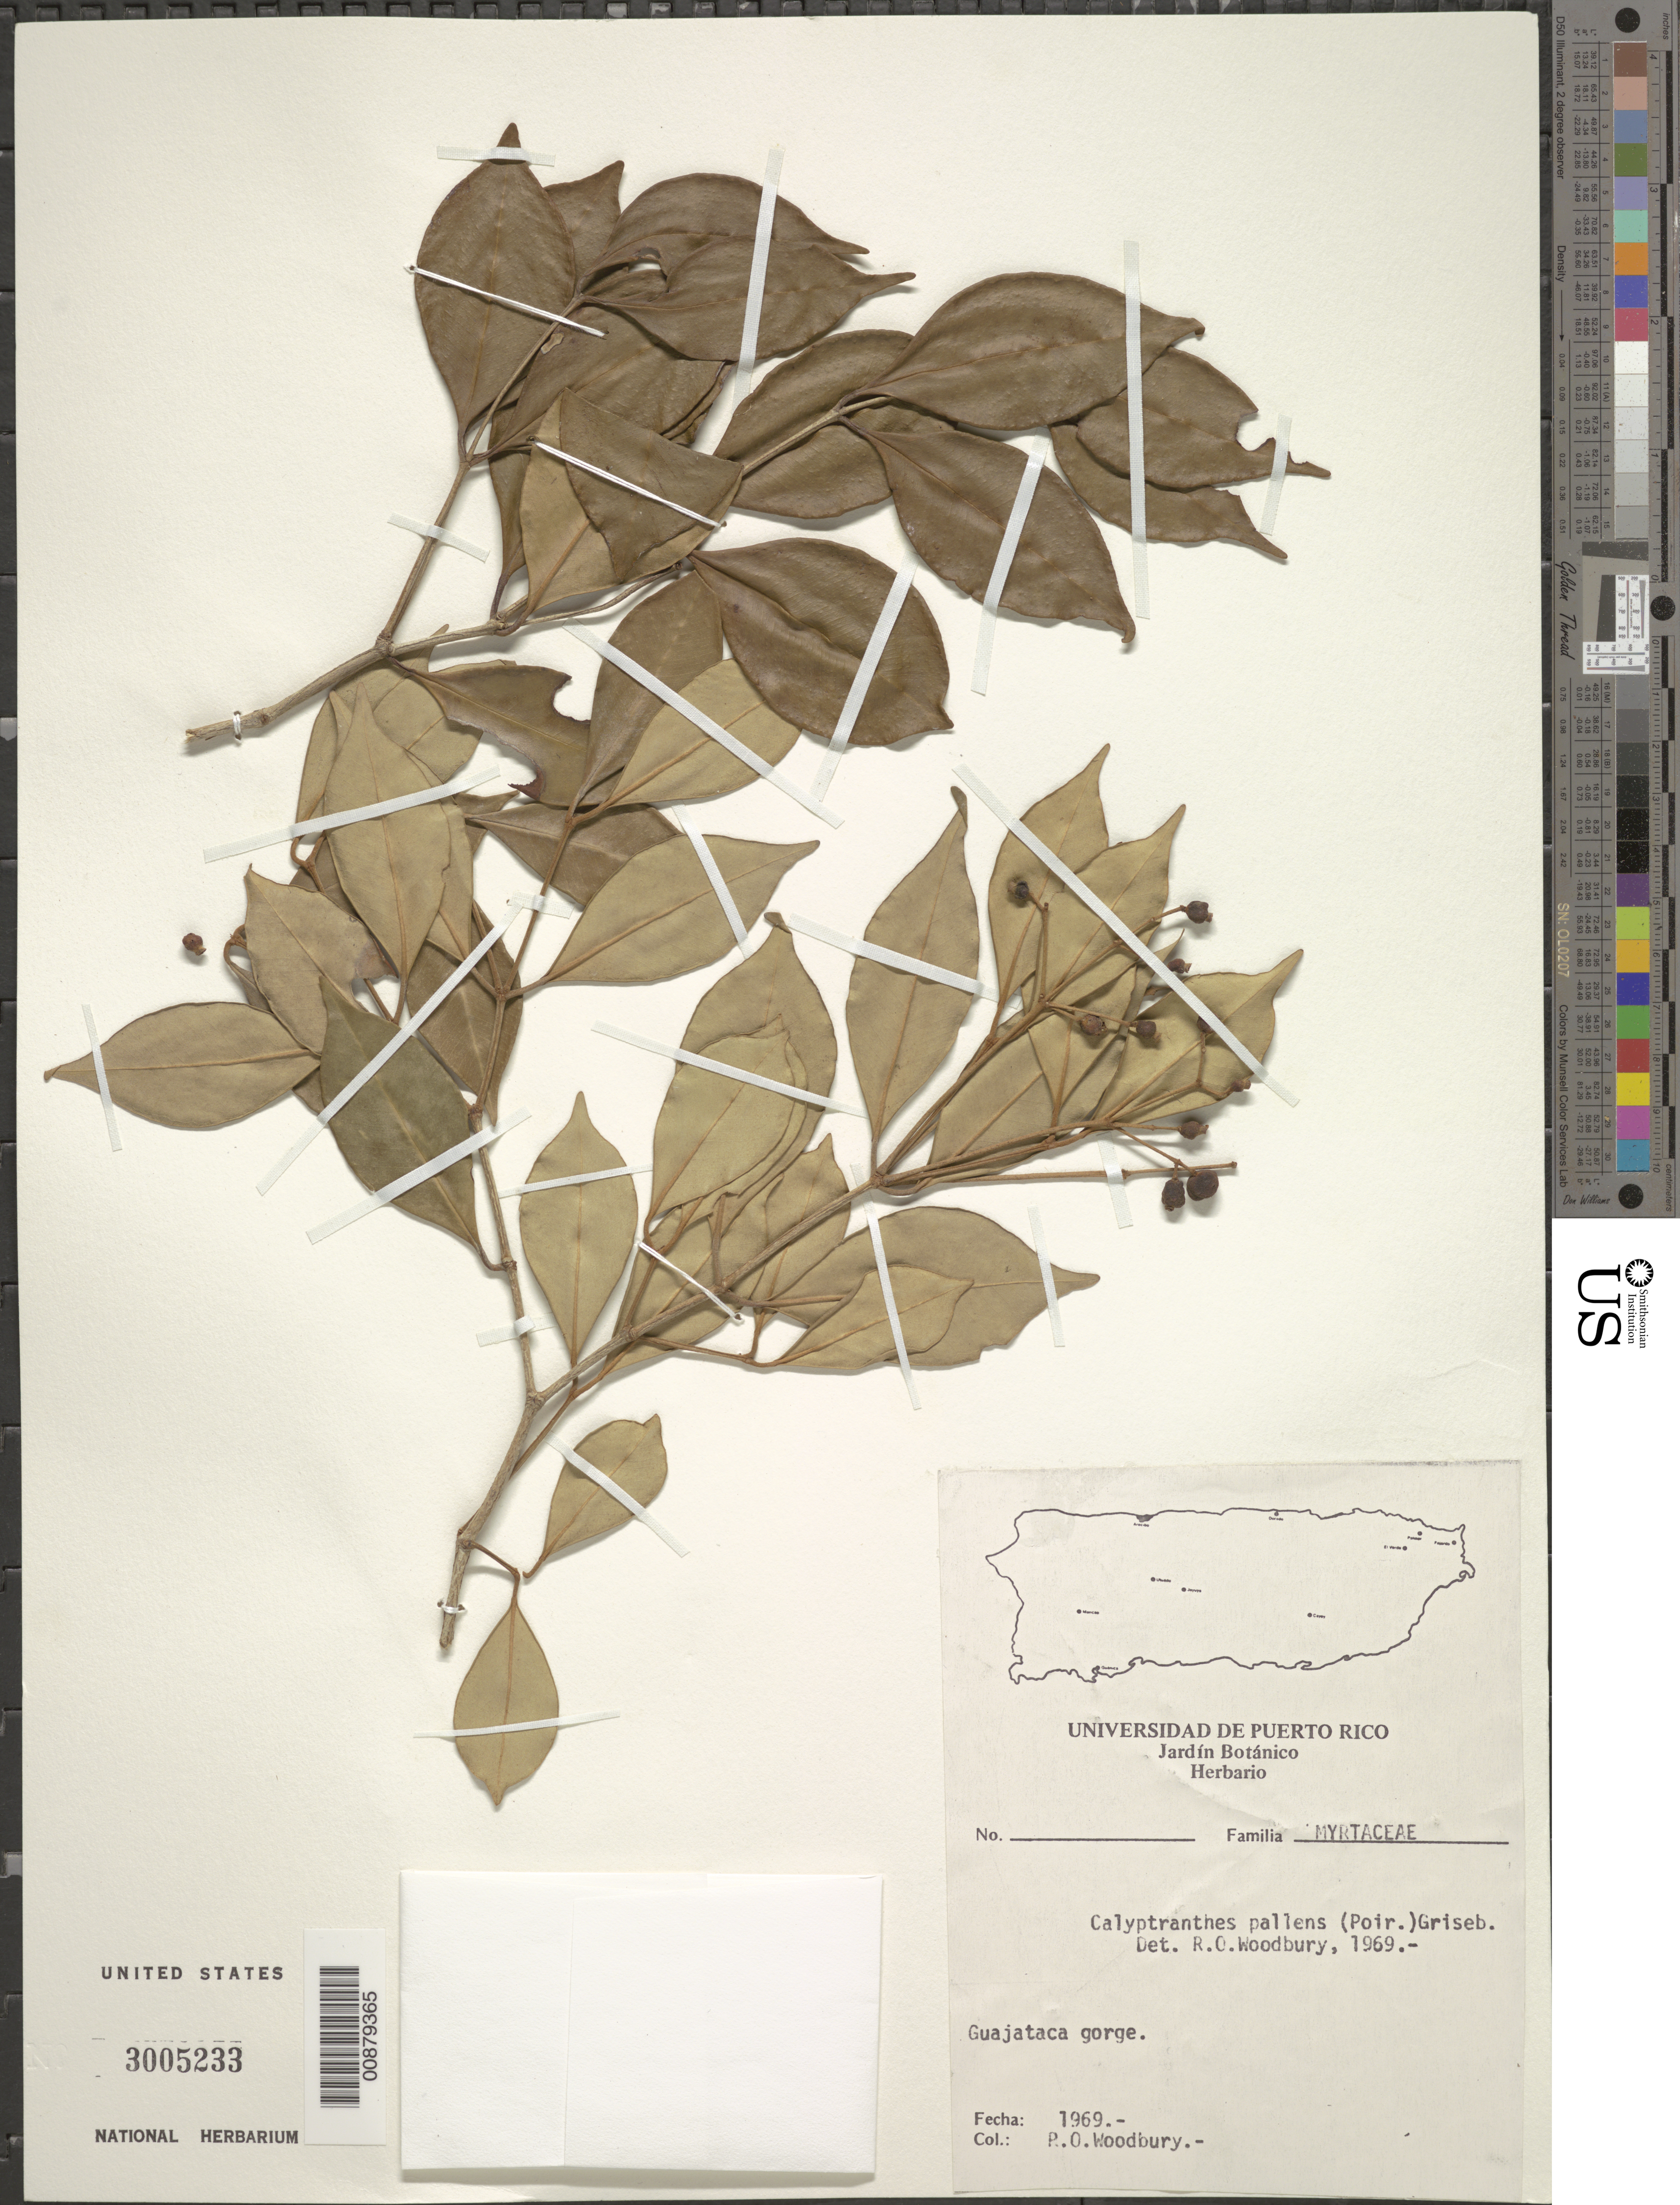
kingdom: Plantae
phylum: Tracheophyta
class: Magnoliopsida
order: Myrtales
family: Myrtaceae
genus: Myrcia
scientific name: Myrcia neopallens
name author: A.R. Lourenço & E. Lucas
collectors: R. O. Woodbury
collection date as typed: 1969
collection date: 1969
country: Puerto Rico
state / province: Quebradillas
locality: Guajataca gorge.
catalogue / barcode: US 3005233